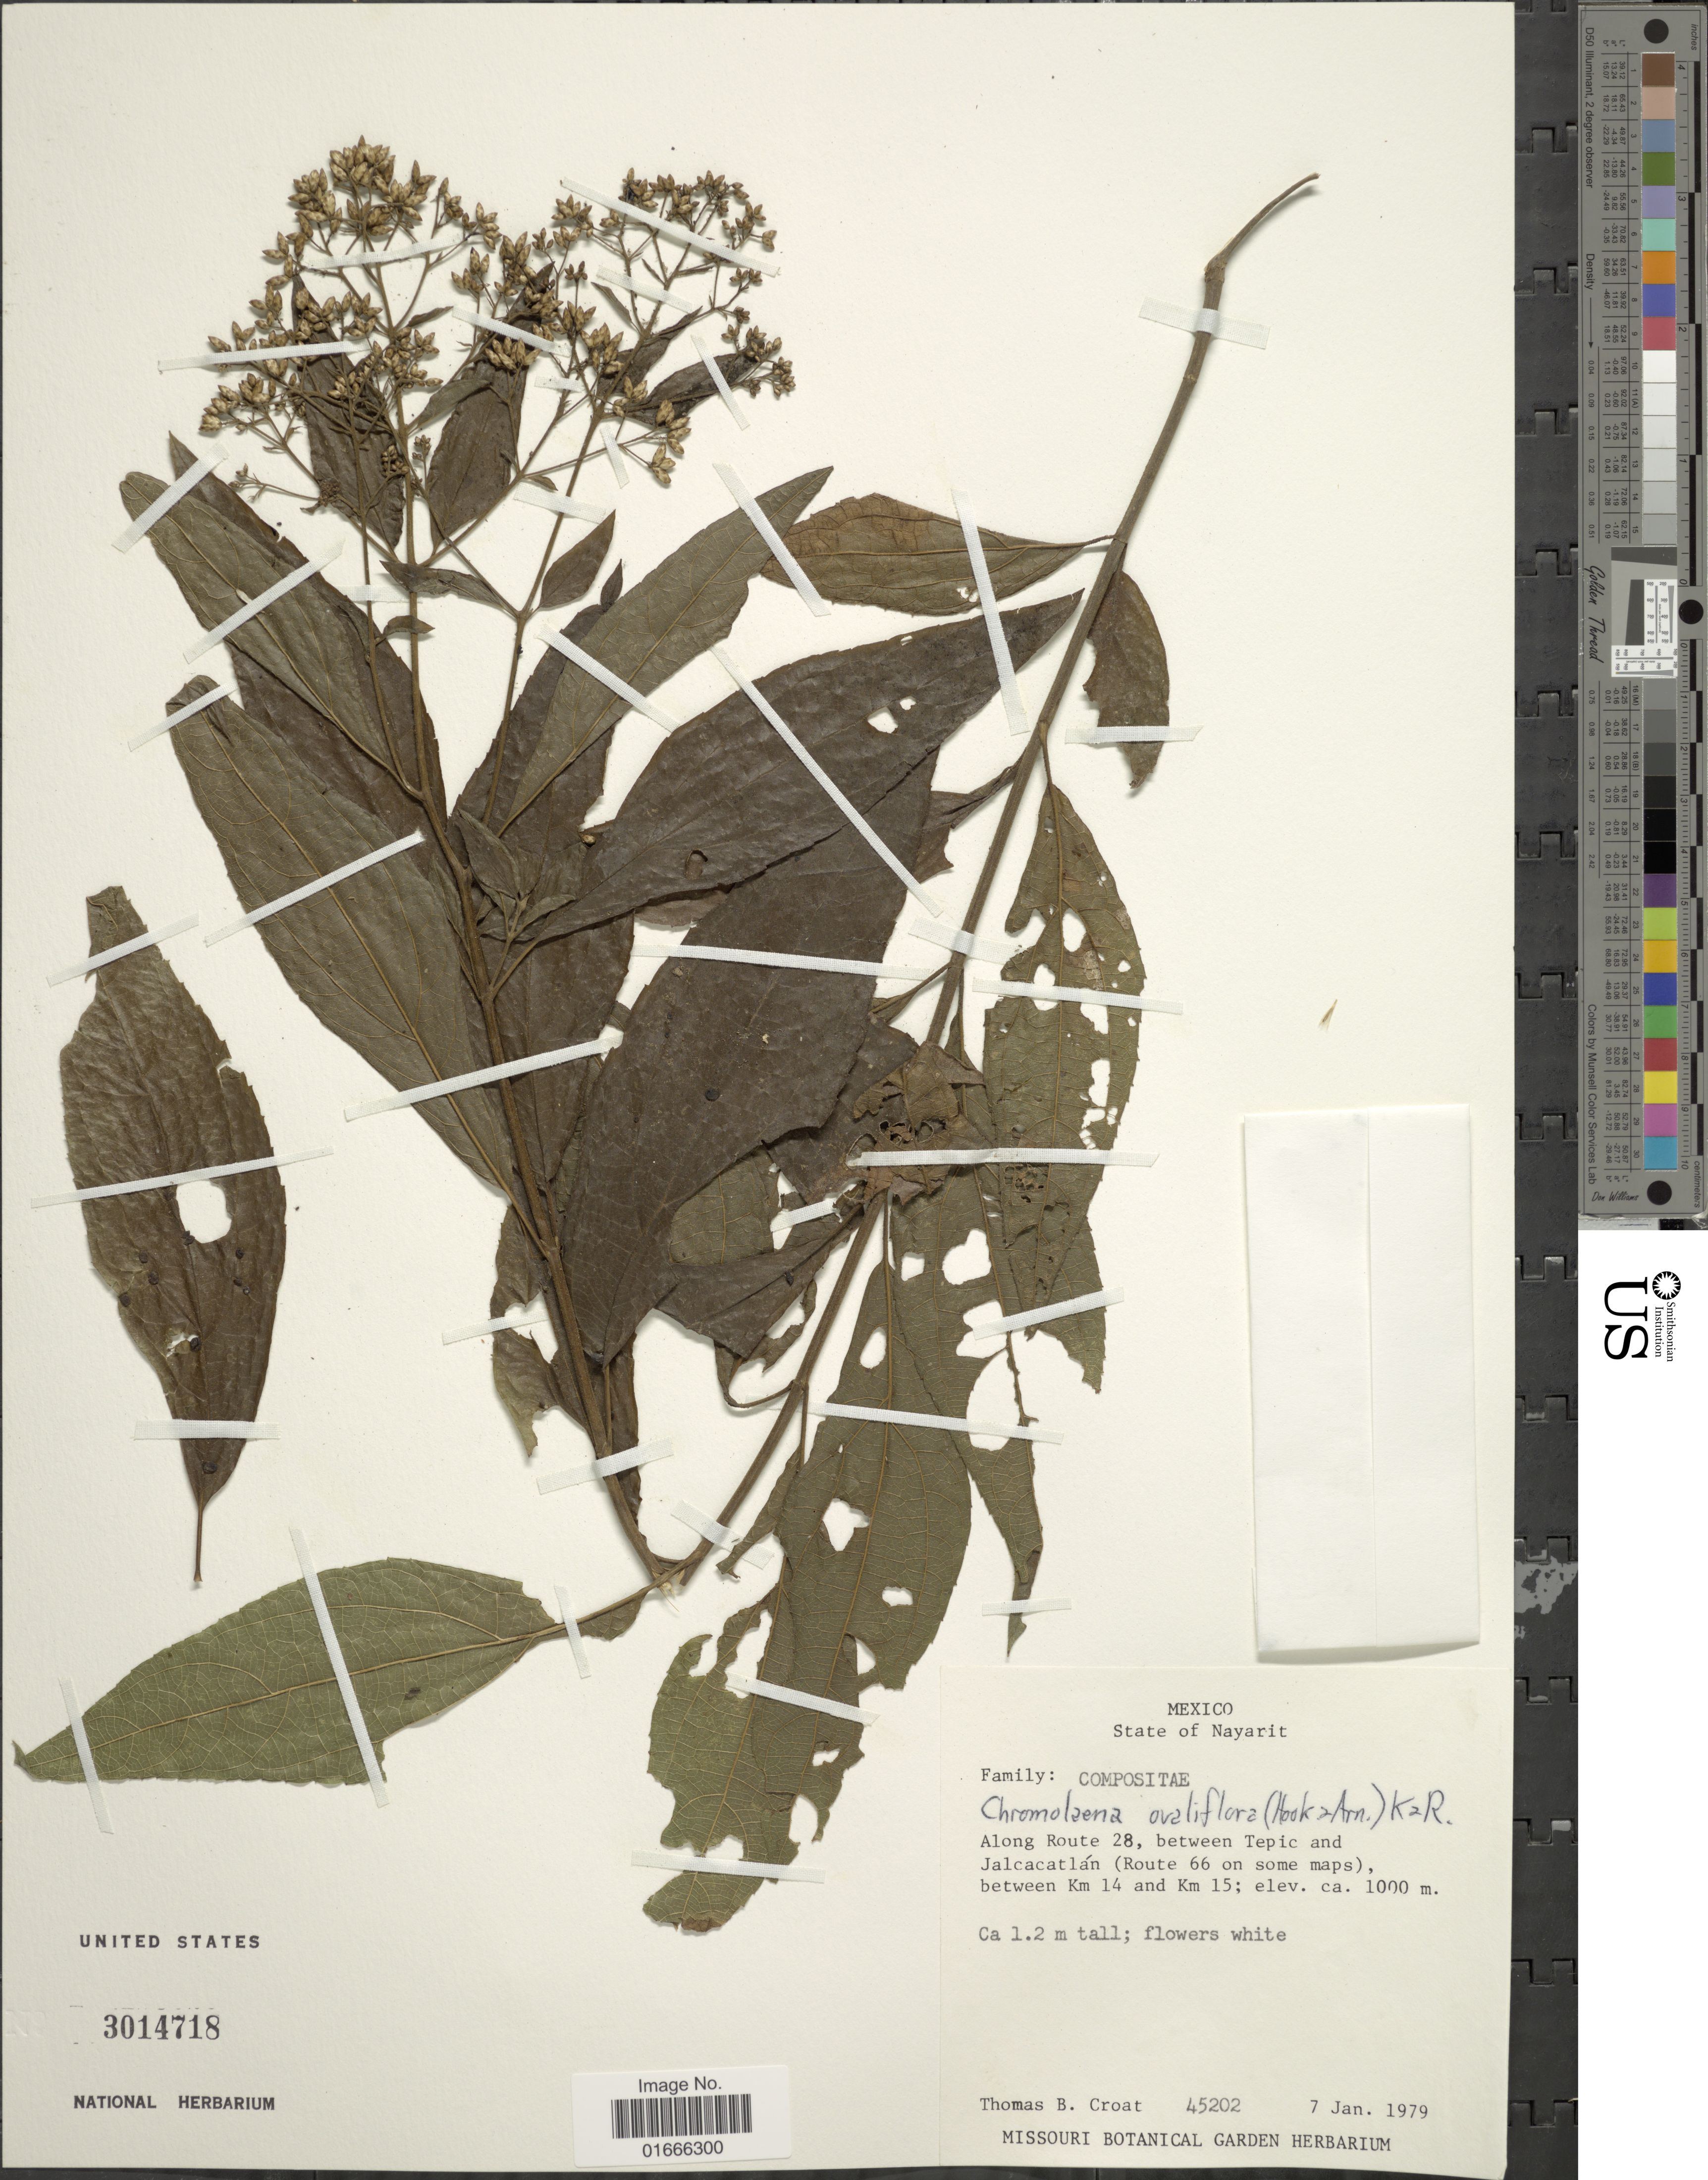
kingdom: Plantae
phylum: Tracheophyta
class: Magnoliopsida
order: Asterales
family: Asteraceae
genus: Chromolaena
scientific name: Chromolaena ovaliflora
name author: (Hook.) R.M. King & H. Rob.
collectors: T. B. Croat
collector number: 45202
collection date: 1979-01-07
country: Mexico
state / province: Nayarit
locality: Along route 28, between Tepic and Jalcacatlan, ( Route 66 on some maps ), between km 14 and km 15.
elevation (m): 1000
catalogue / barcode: US 3014718